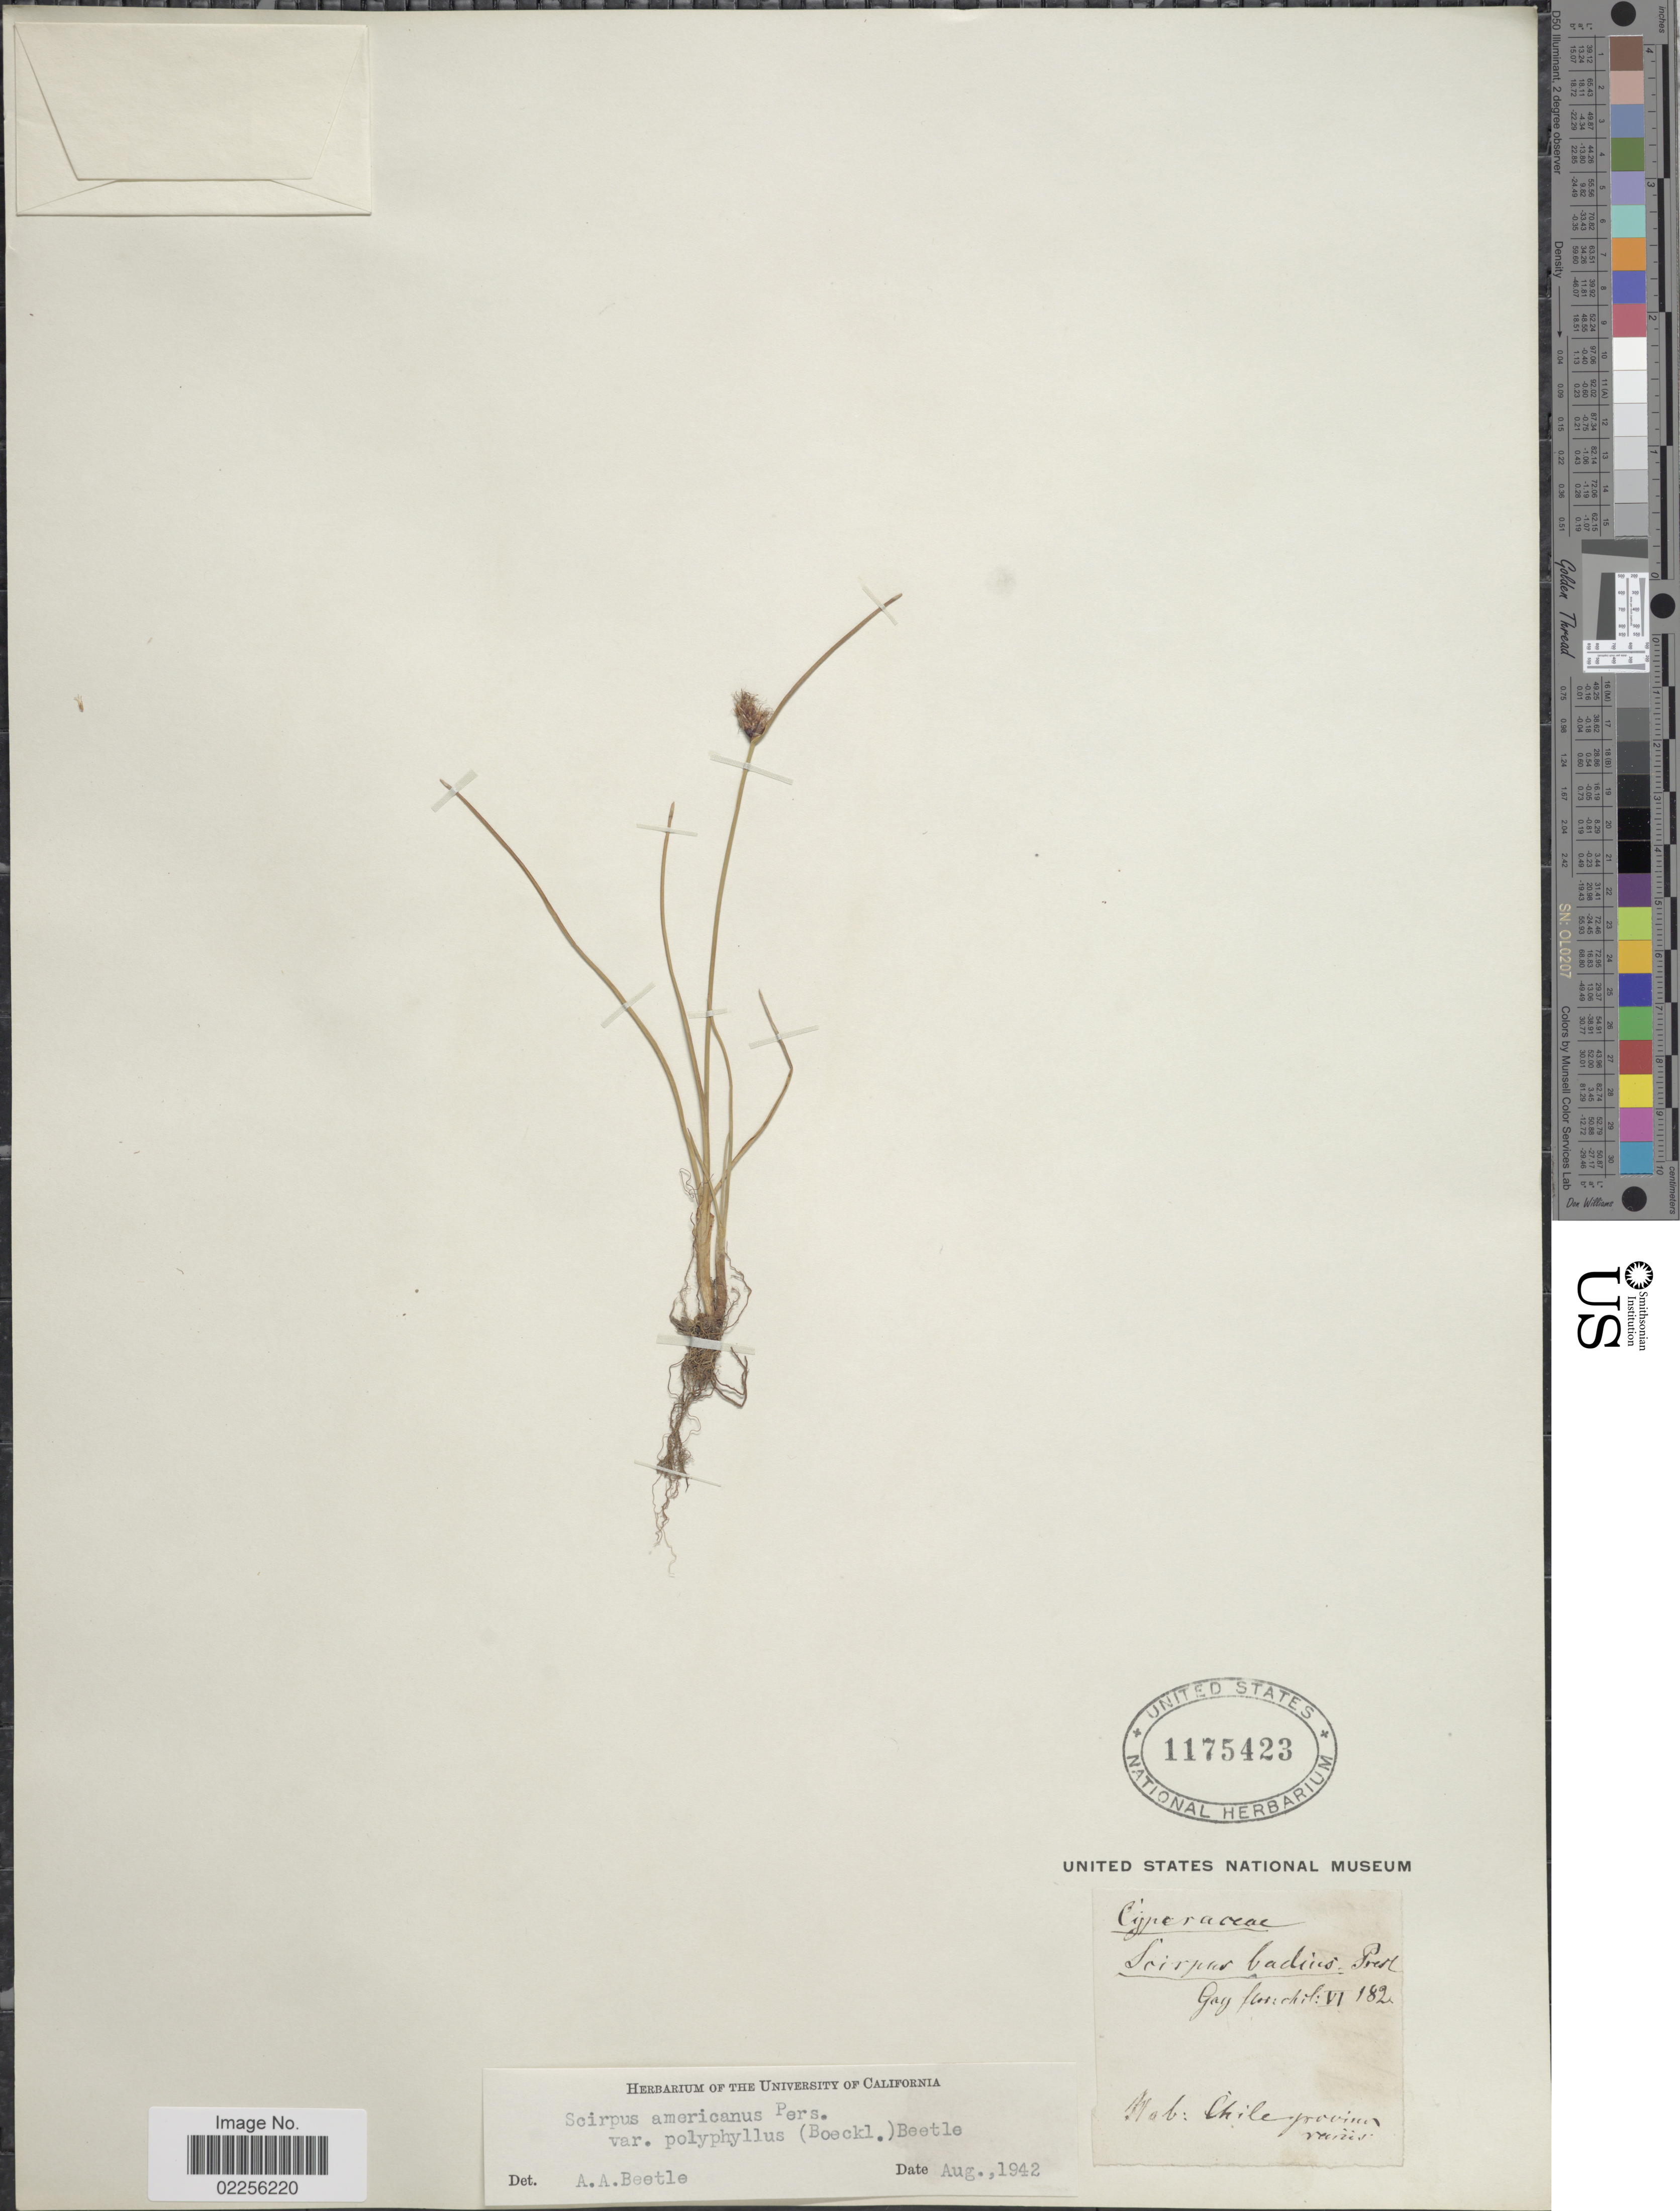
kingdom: Plantae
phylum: Tracheophyta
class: Liliopsida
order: Poales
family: Cyperaceae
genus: Schoenoplectus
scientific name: Schoenoplectus pungens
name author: (Vahl) Palla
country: Chile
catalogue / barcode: US 1175423